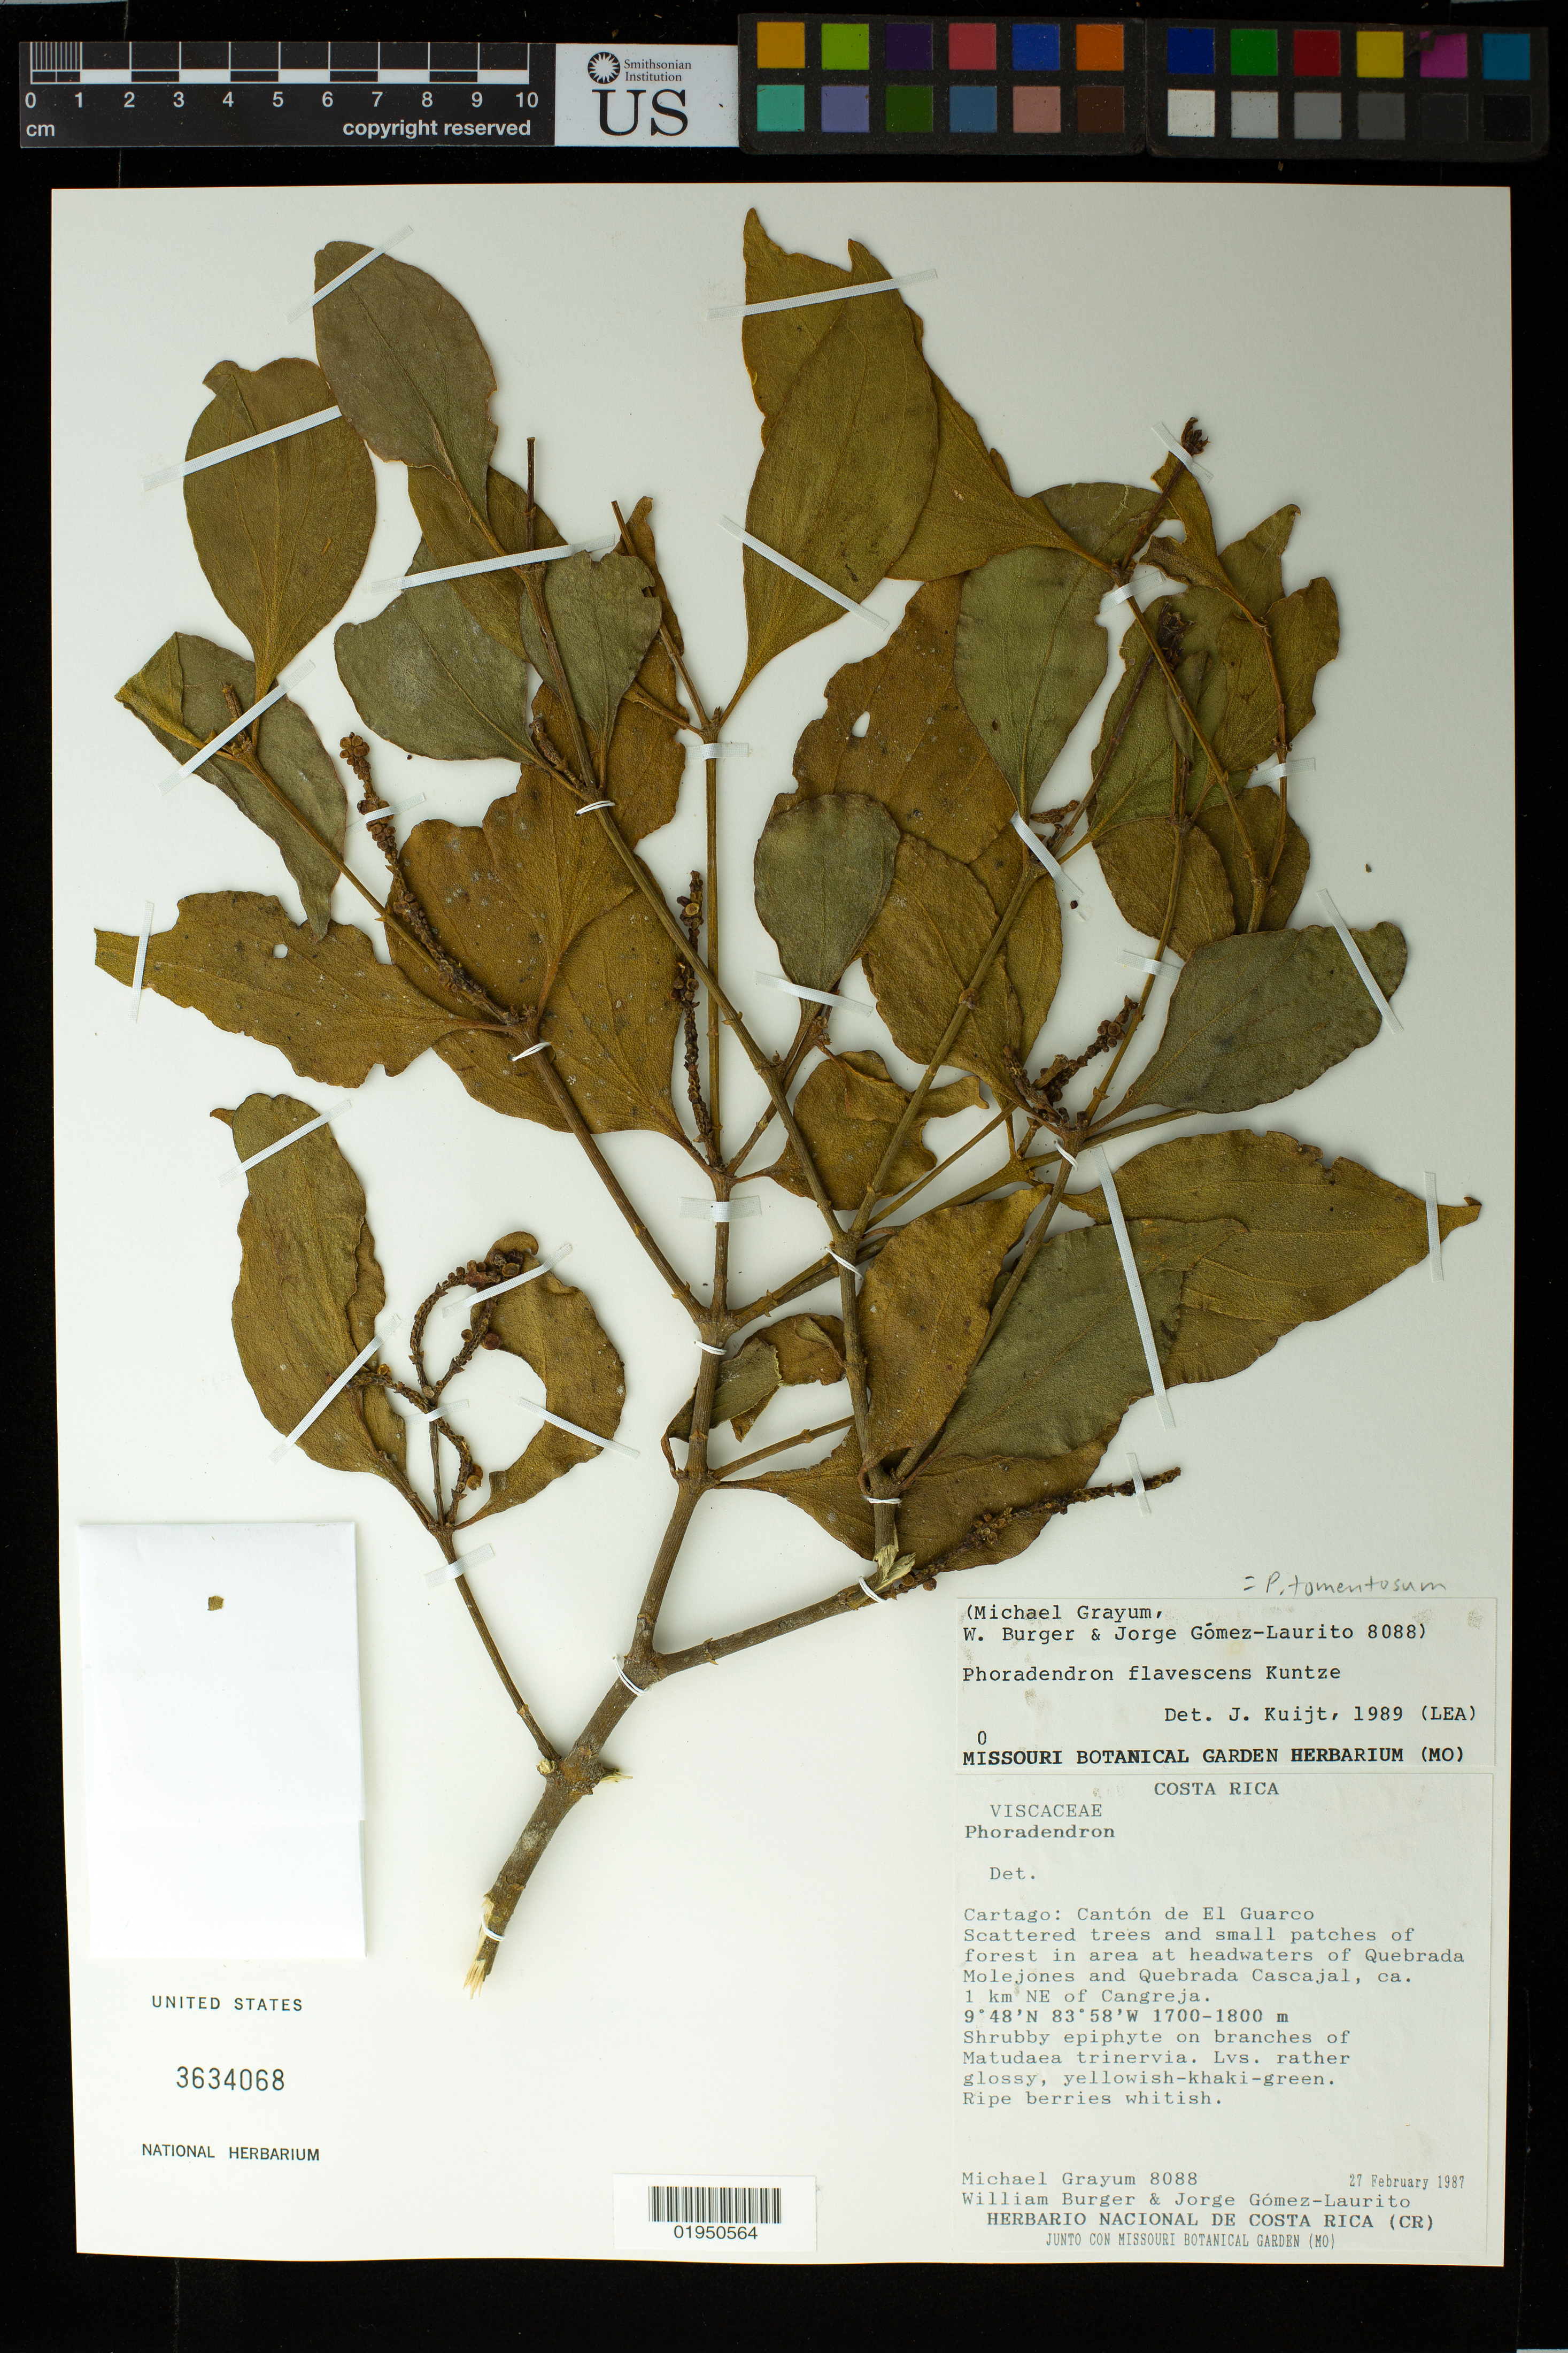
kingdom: Plantae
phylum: Tracheophyta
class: Magnoliopsida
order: Santalales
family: Viscaceae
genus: Phoradendron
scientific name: Phoradendron flavescens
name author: Nutt.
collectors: M. H. Grayum, W. Burger & J. A. Gómez-Laurito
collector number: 8088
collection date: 1987-02-27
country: Costa Rica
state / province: Cartago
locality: Cantón de El Guarco, scattered tress and small patches of forest in area at headwaters of Quebrada Molejones and Quebrada Cascajal, ca. 1 km NE of Cangreja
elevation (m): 1700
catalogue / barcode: US 3634068